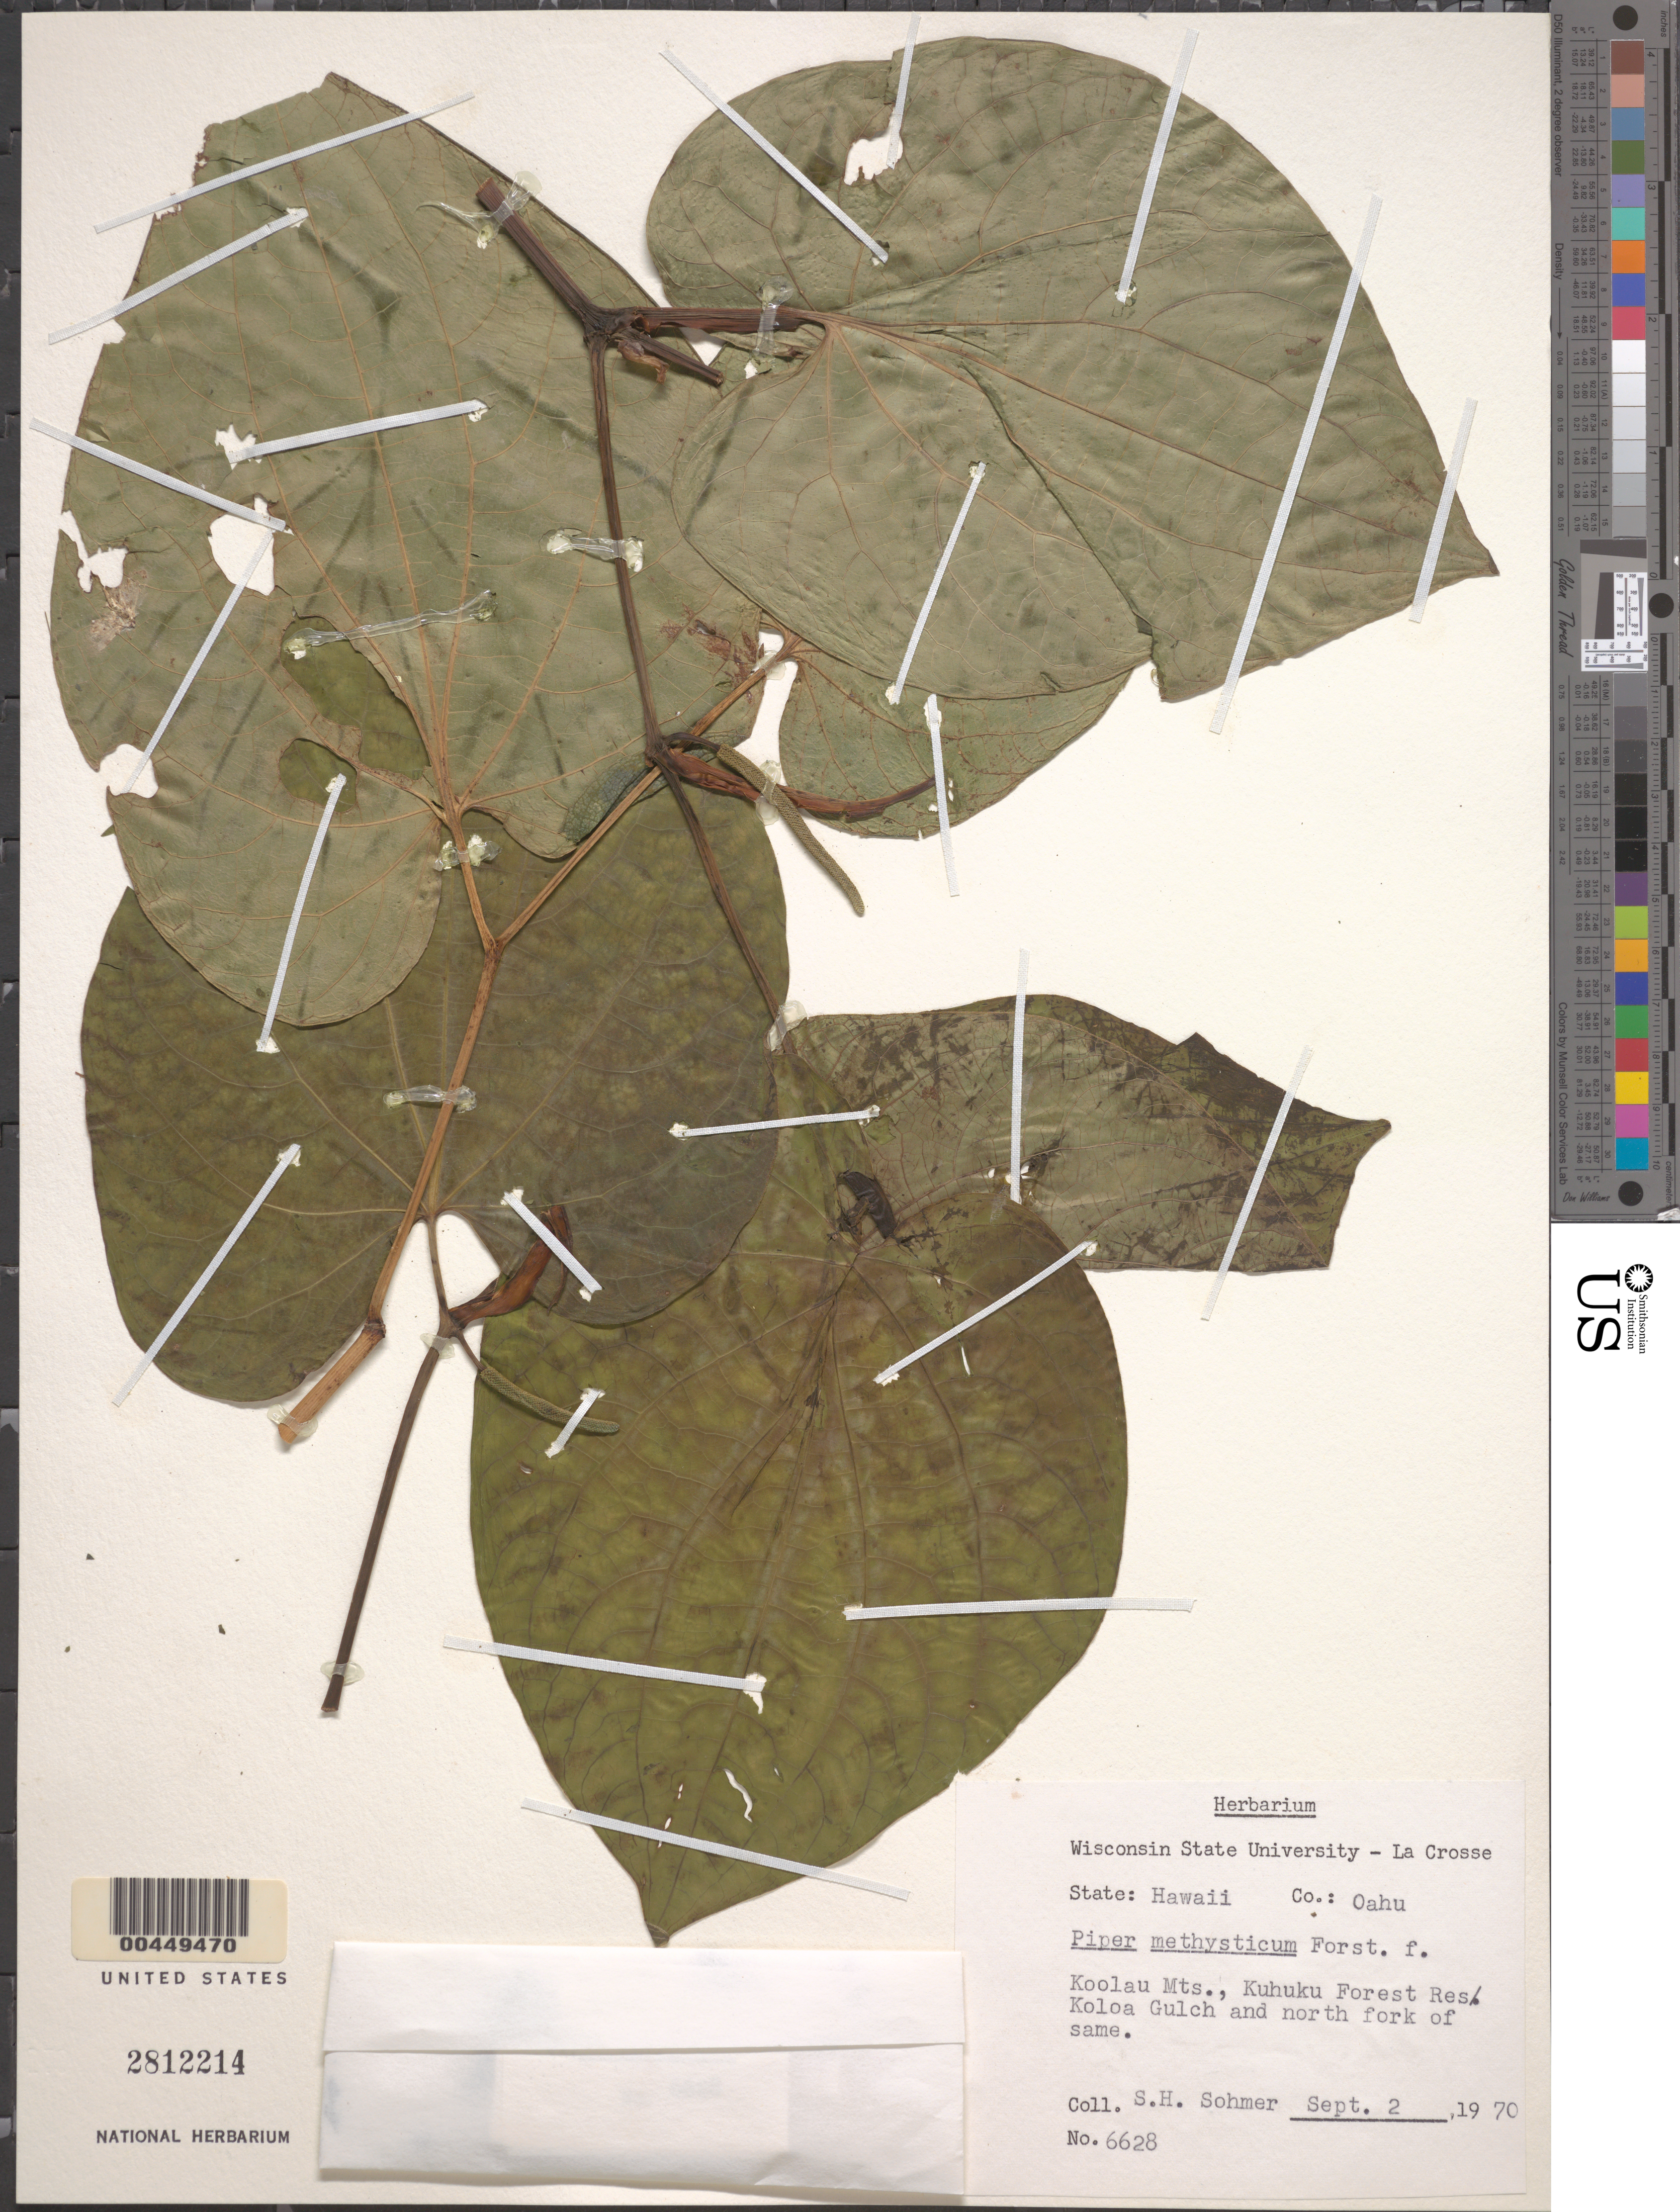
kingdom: Plantae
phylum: Tracheophyta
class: Magnoliopsida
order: Piperales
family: Piperaceae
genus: Piper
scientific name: Piper methysticum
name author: J.R. Forst. & G. Forst.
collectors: S. H. Sohmer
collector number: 6628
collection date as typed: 2 Sep 1970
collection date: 1970-09-02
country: United States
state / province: Hawaii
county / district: Hawaii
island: Hawaii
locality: Koolau Mts, Kuhuku Forest Res, Koloa Gulch and N fork of same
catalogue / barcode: US 2812214